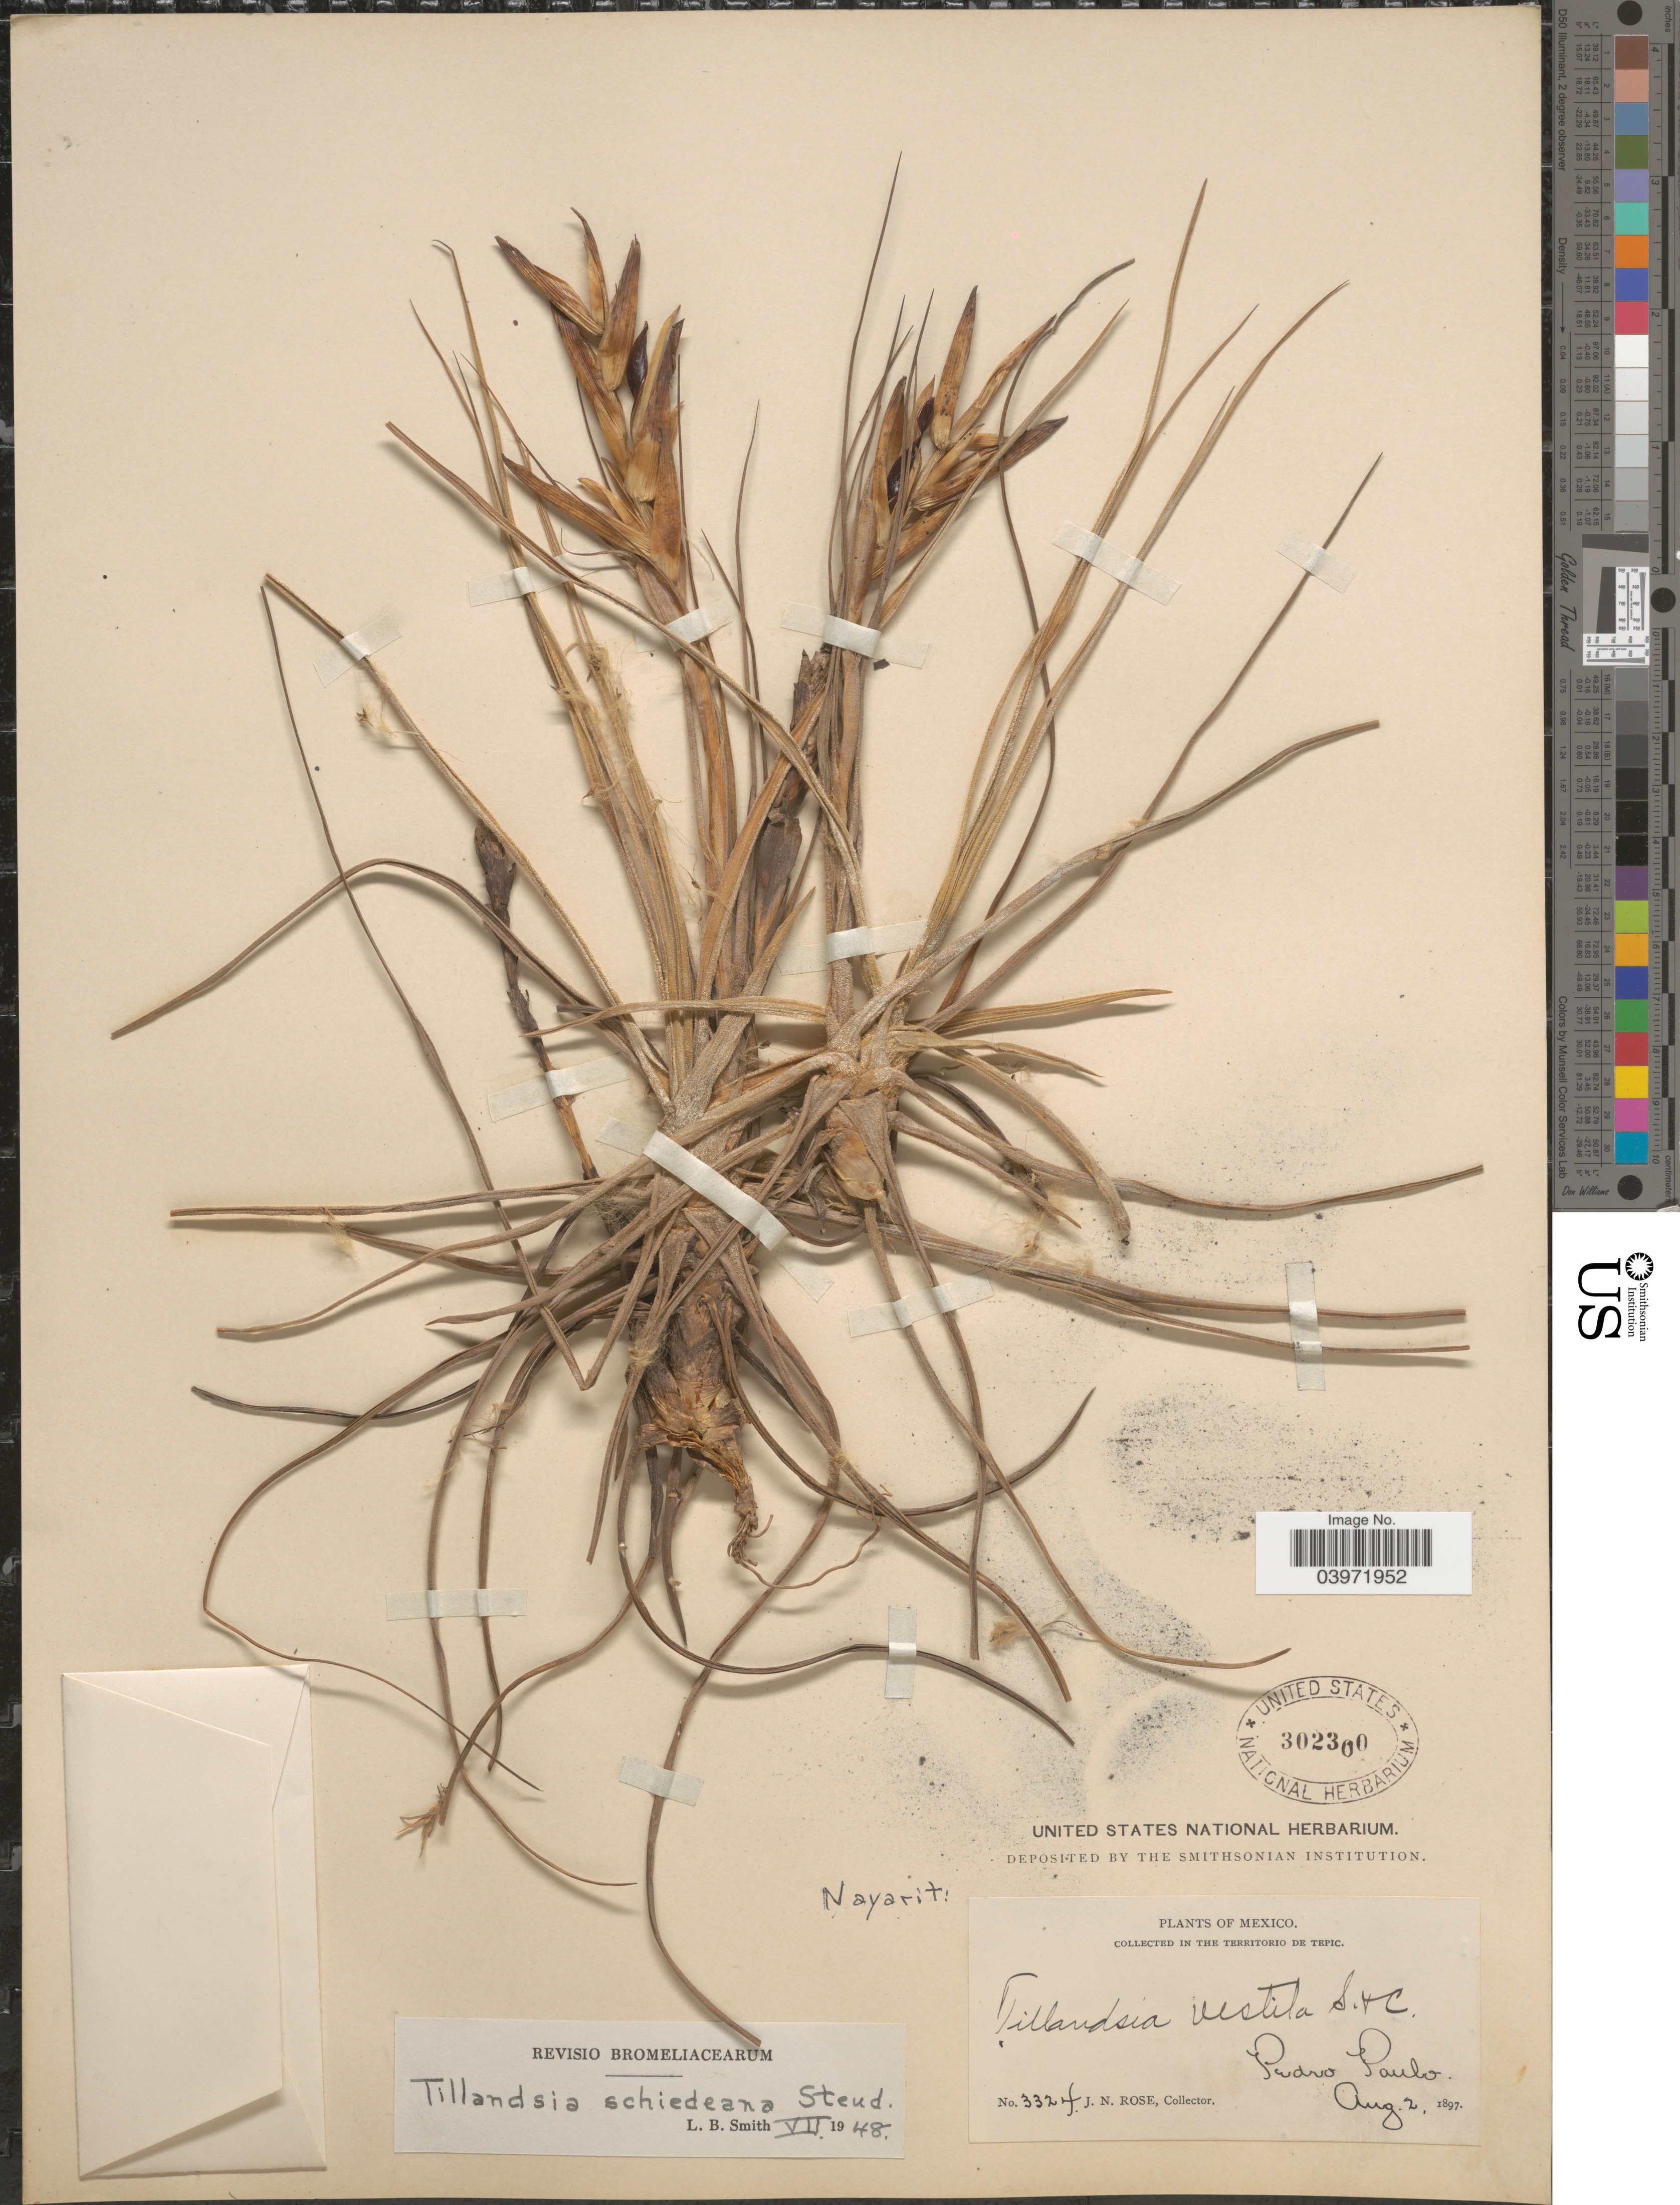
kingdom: Plantae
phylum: Tracheophyta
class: Liliopsida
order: Poales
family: Bromeliaceae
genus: Tillandsia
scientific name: Tillandsia schiedeana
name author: Steud.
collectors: J. N. Rose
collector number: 3324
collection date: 1897-08-02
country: Mexico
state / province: Nayarit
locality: In the Territory of Tepic. Pedro Paulo.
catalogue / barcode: US 302300